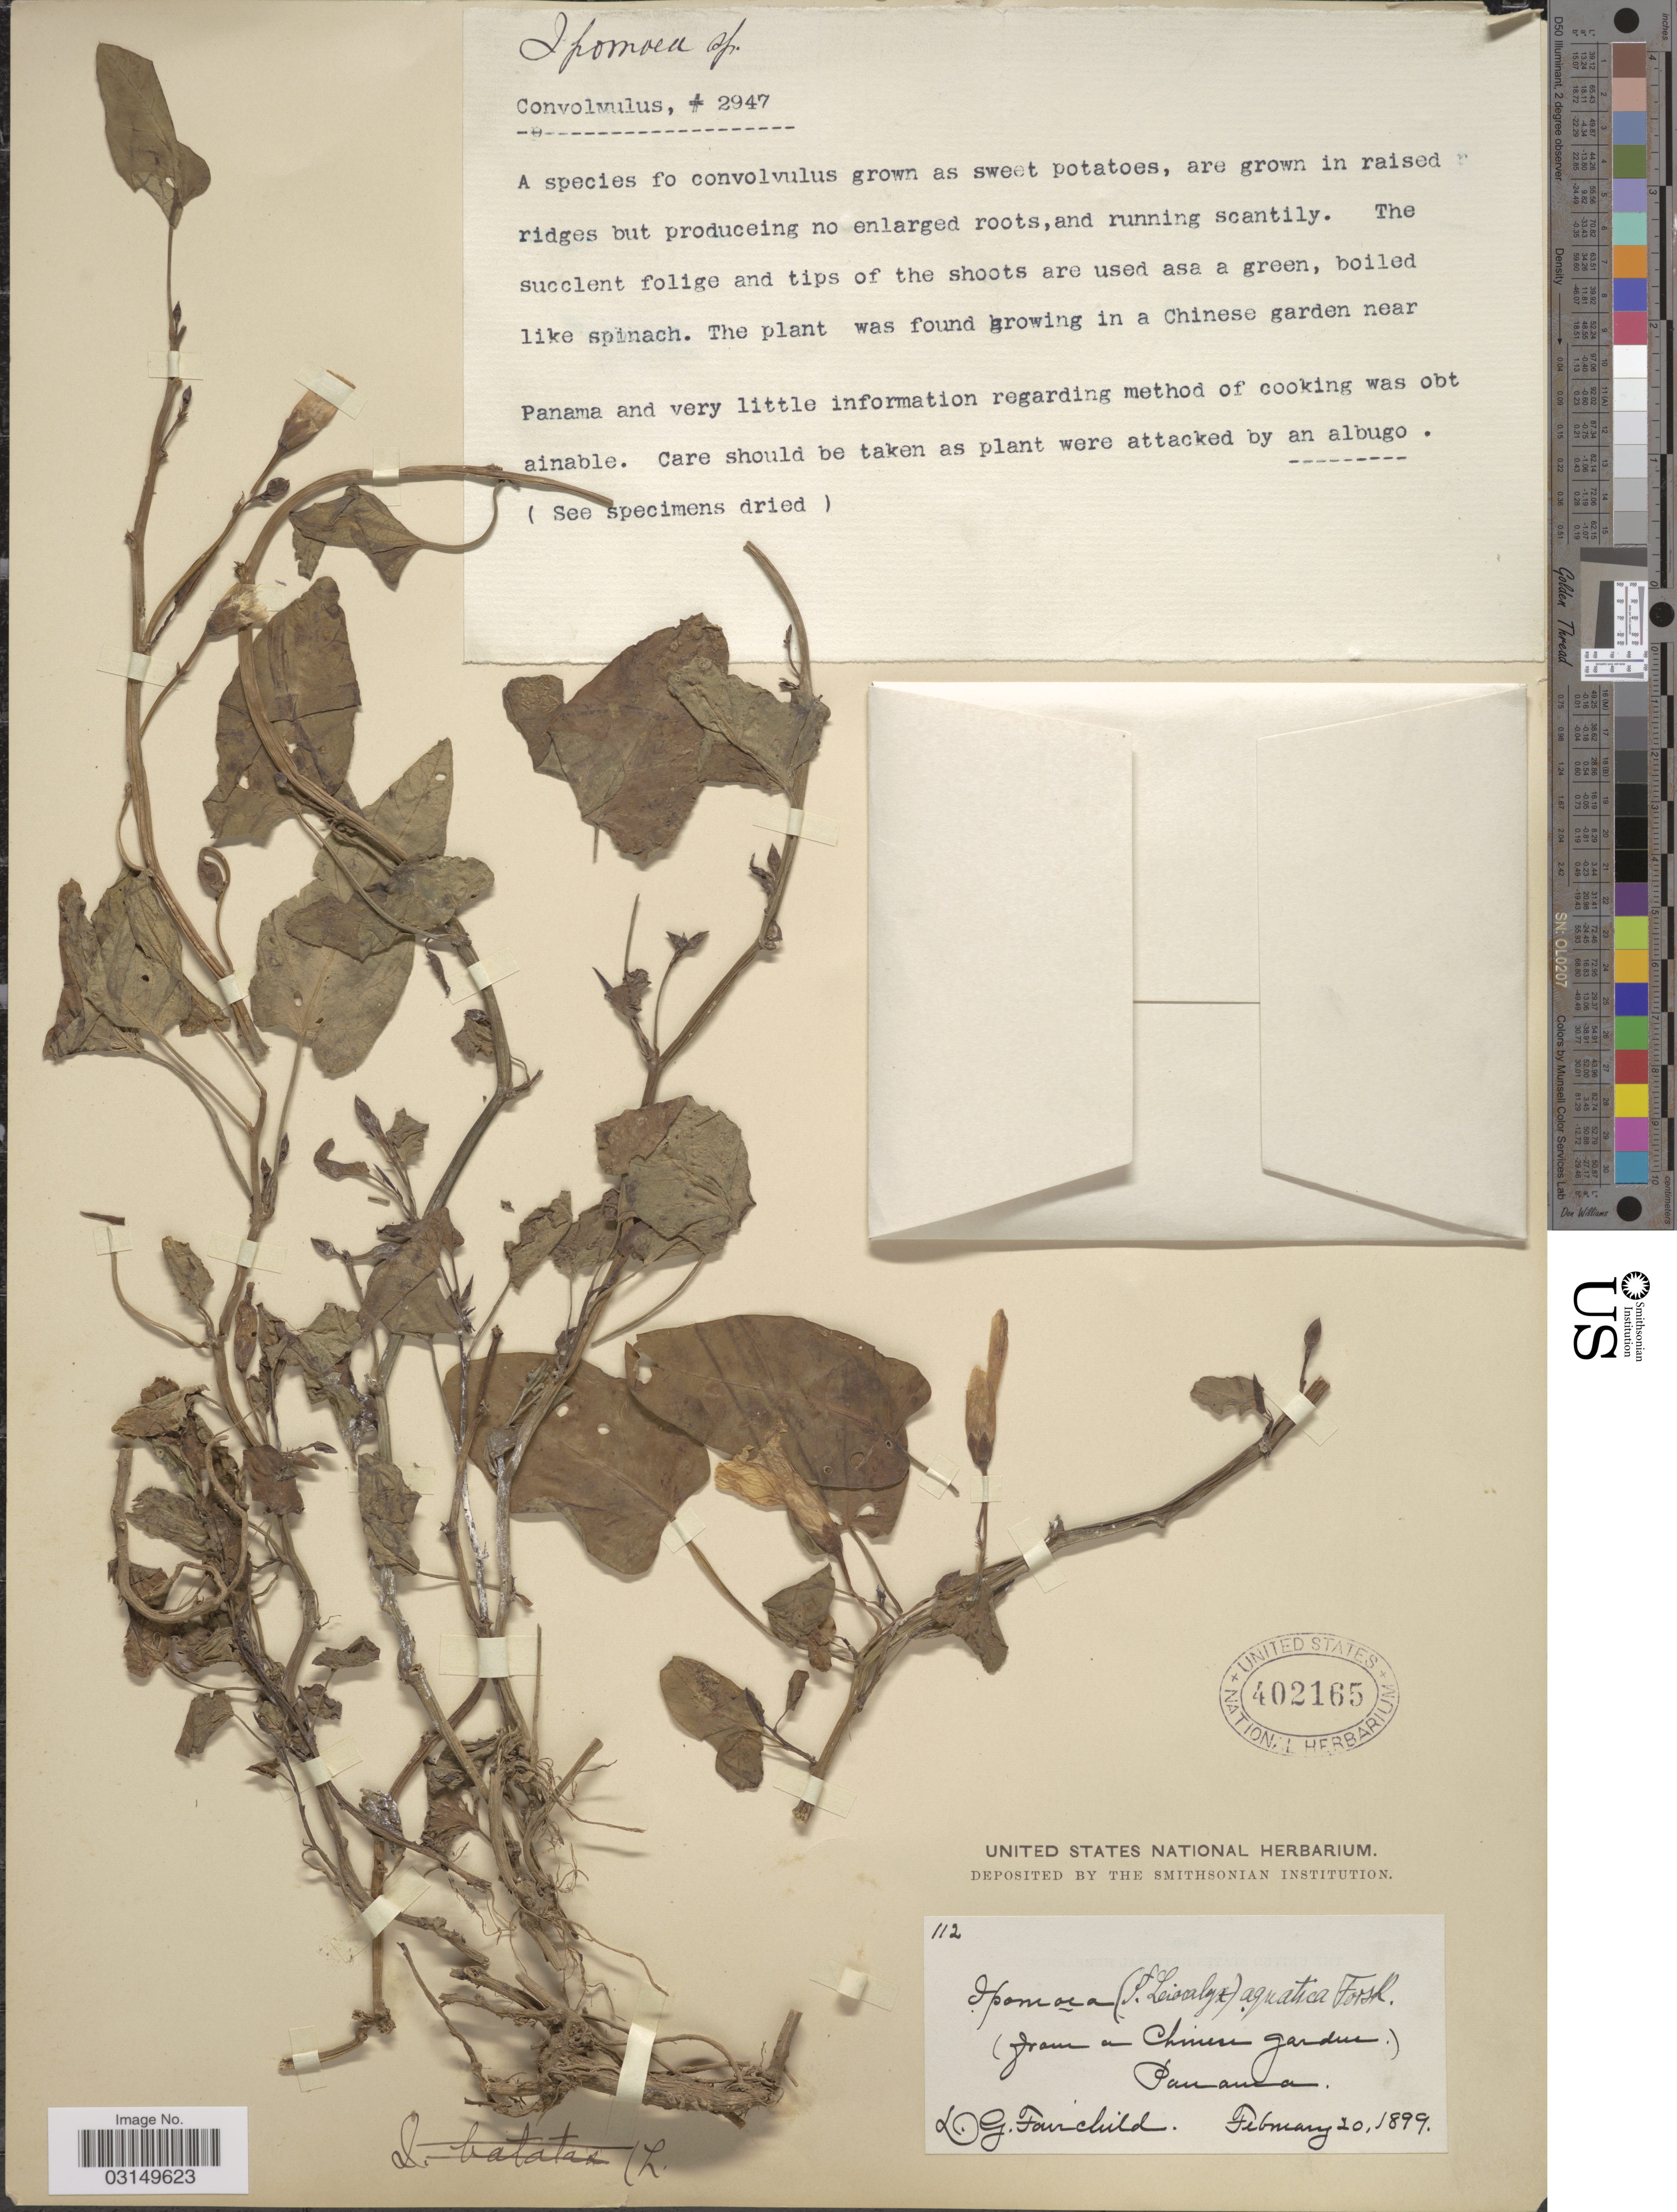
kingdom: Plantae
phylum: Tracheophyta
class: Magnoliopsida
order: Solanales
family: Convolvulaceae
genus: Ipomoea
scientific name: Ipomoea aquatica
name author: Forssk.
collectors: D. G. Fairchild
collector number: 112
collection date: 1899-02-20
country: Panama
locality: From a chinese garden.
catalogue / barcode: US 402165